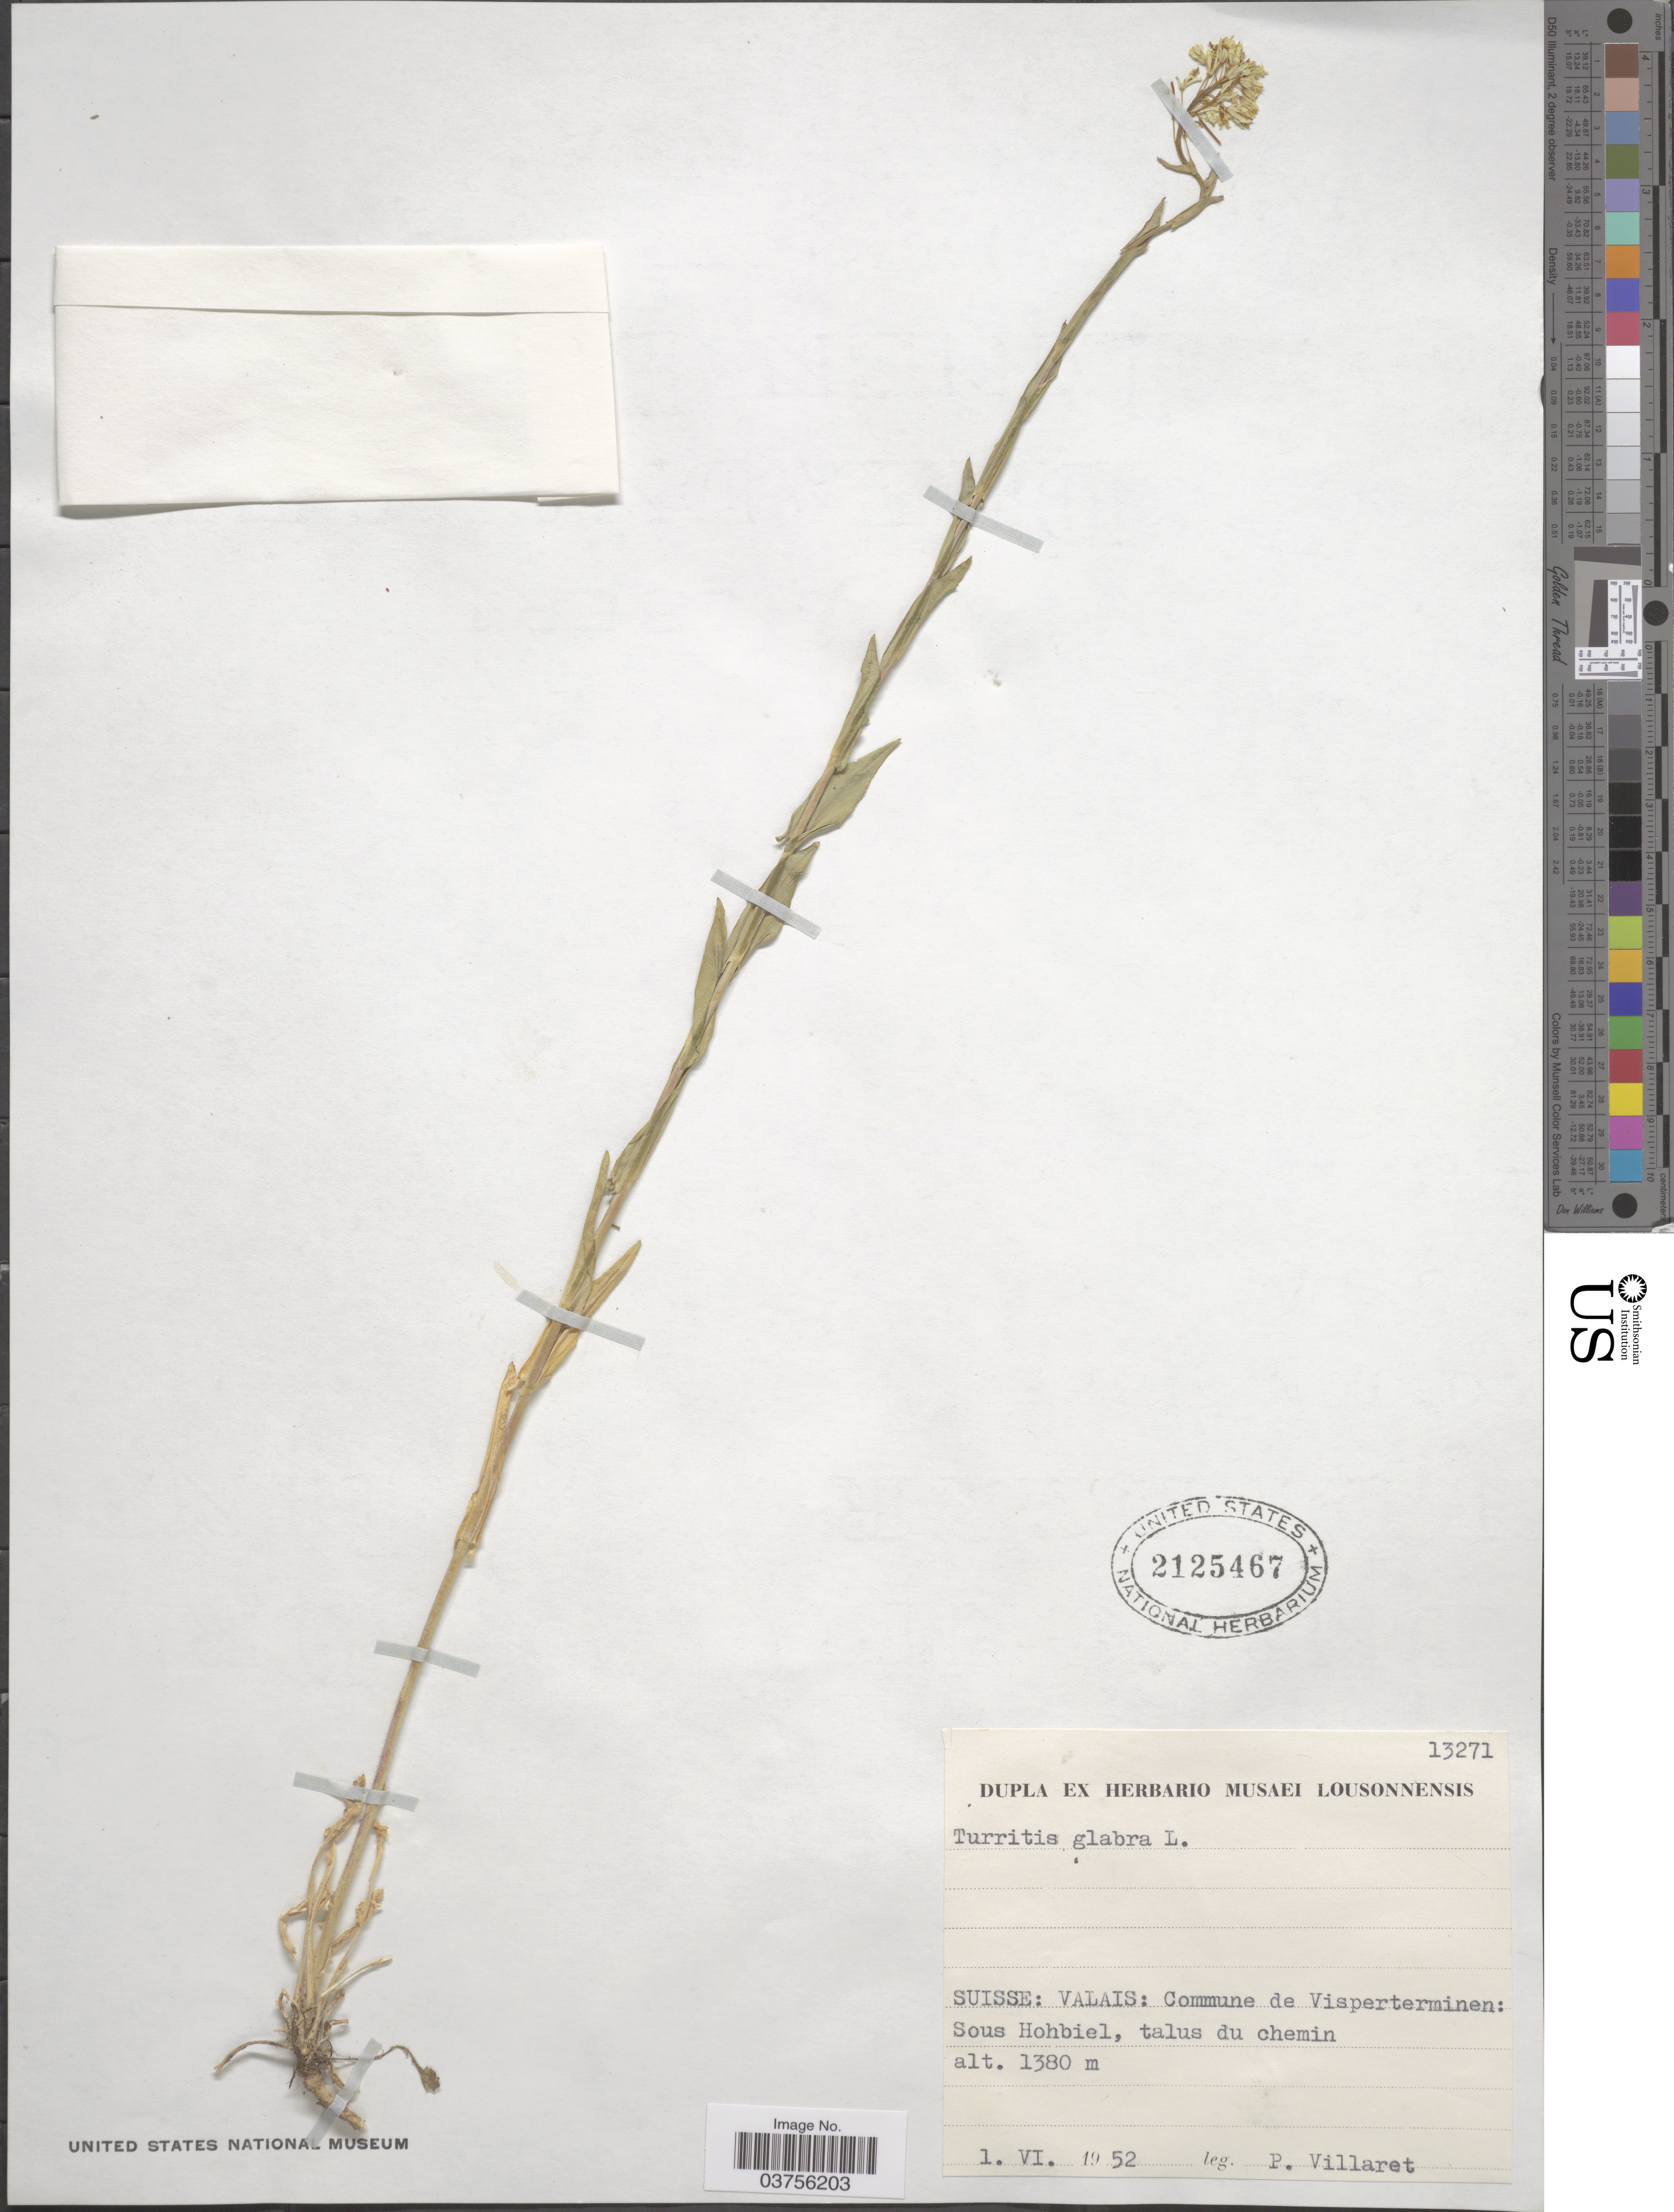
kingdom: Plantae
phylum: Tracheophyta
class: Magnoliopsida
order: Brassicales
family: Brassicaceae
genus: Turritis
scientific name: Turritis glabra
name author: L.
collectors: P. Villaret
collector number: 13271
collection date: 1952-06-01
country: Switzerland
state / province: Valais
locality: Suisse: Commune de Visperterminen: Sous Hohbiel, talus du chemin.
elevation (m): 1380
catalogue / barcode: US 2125467